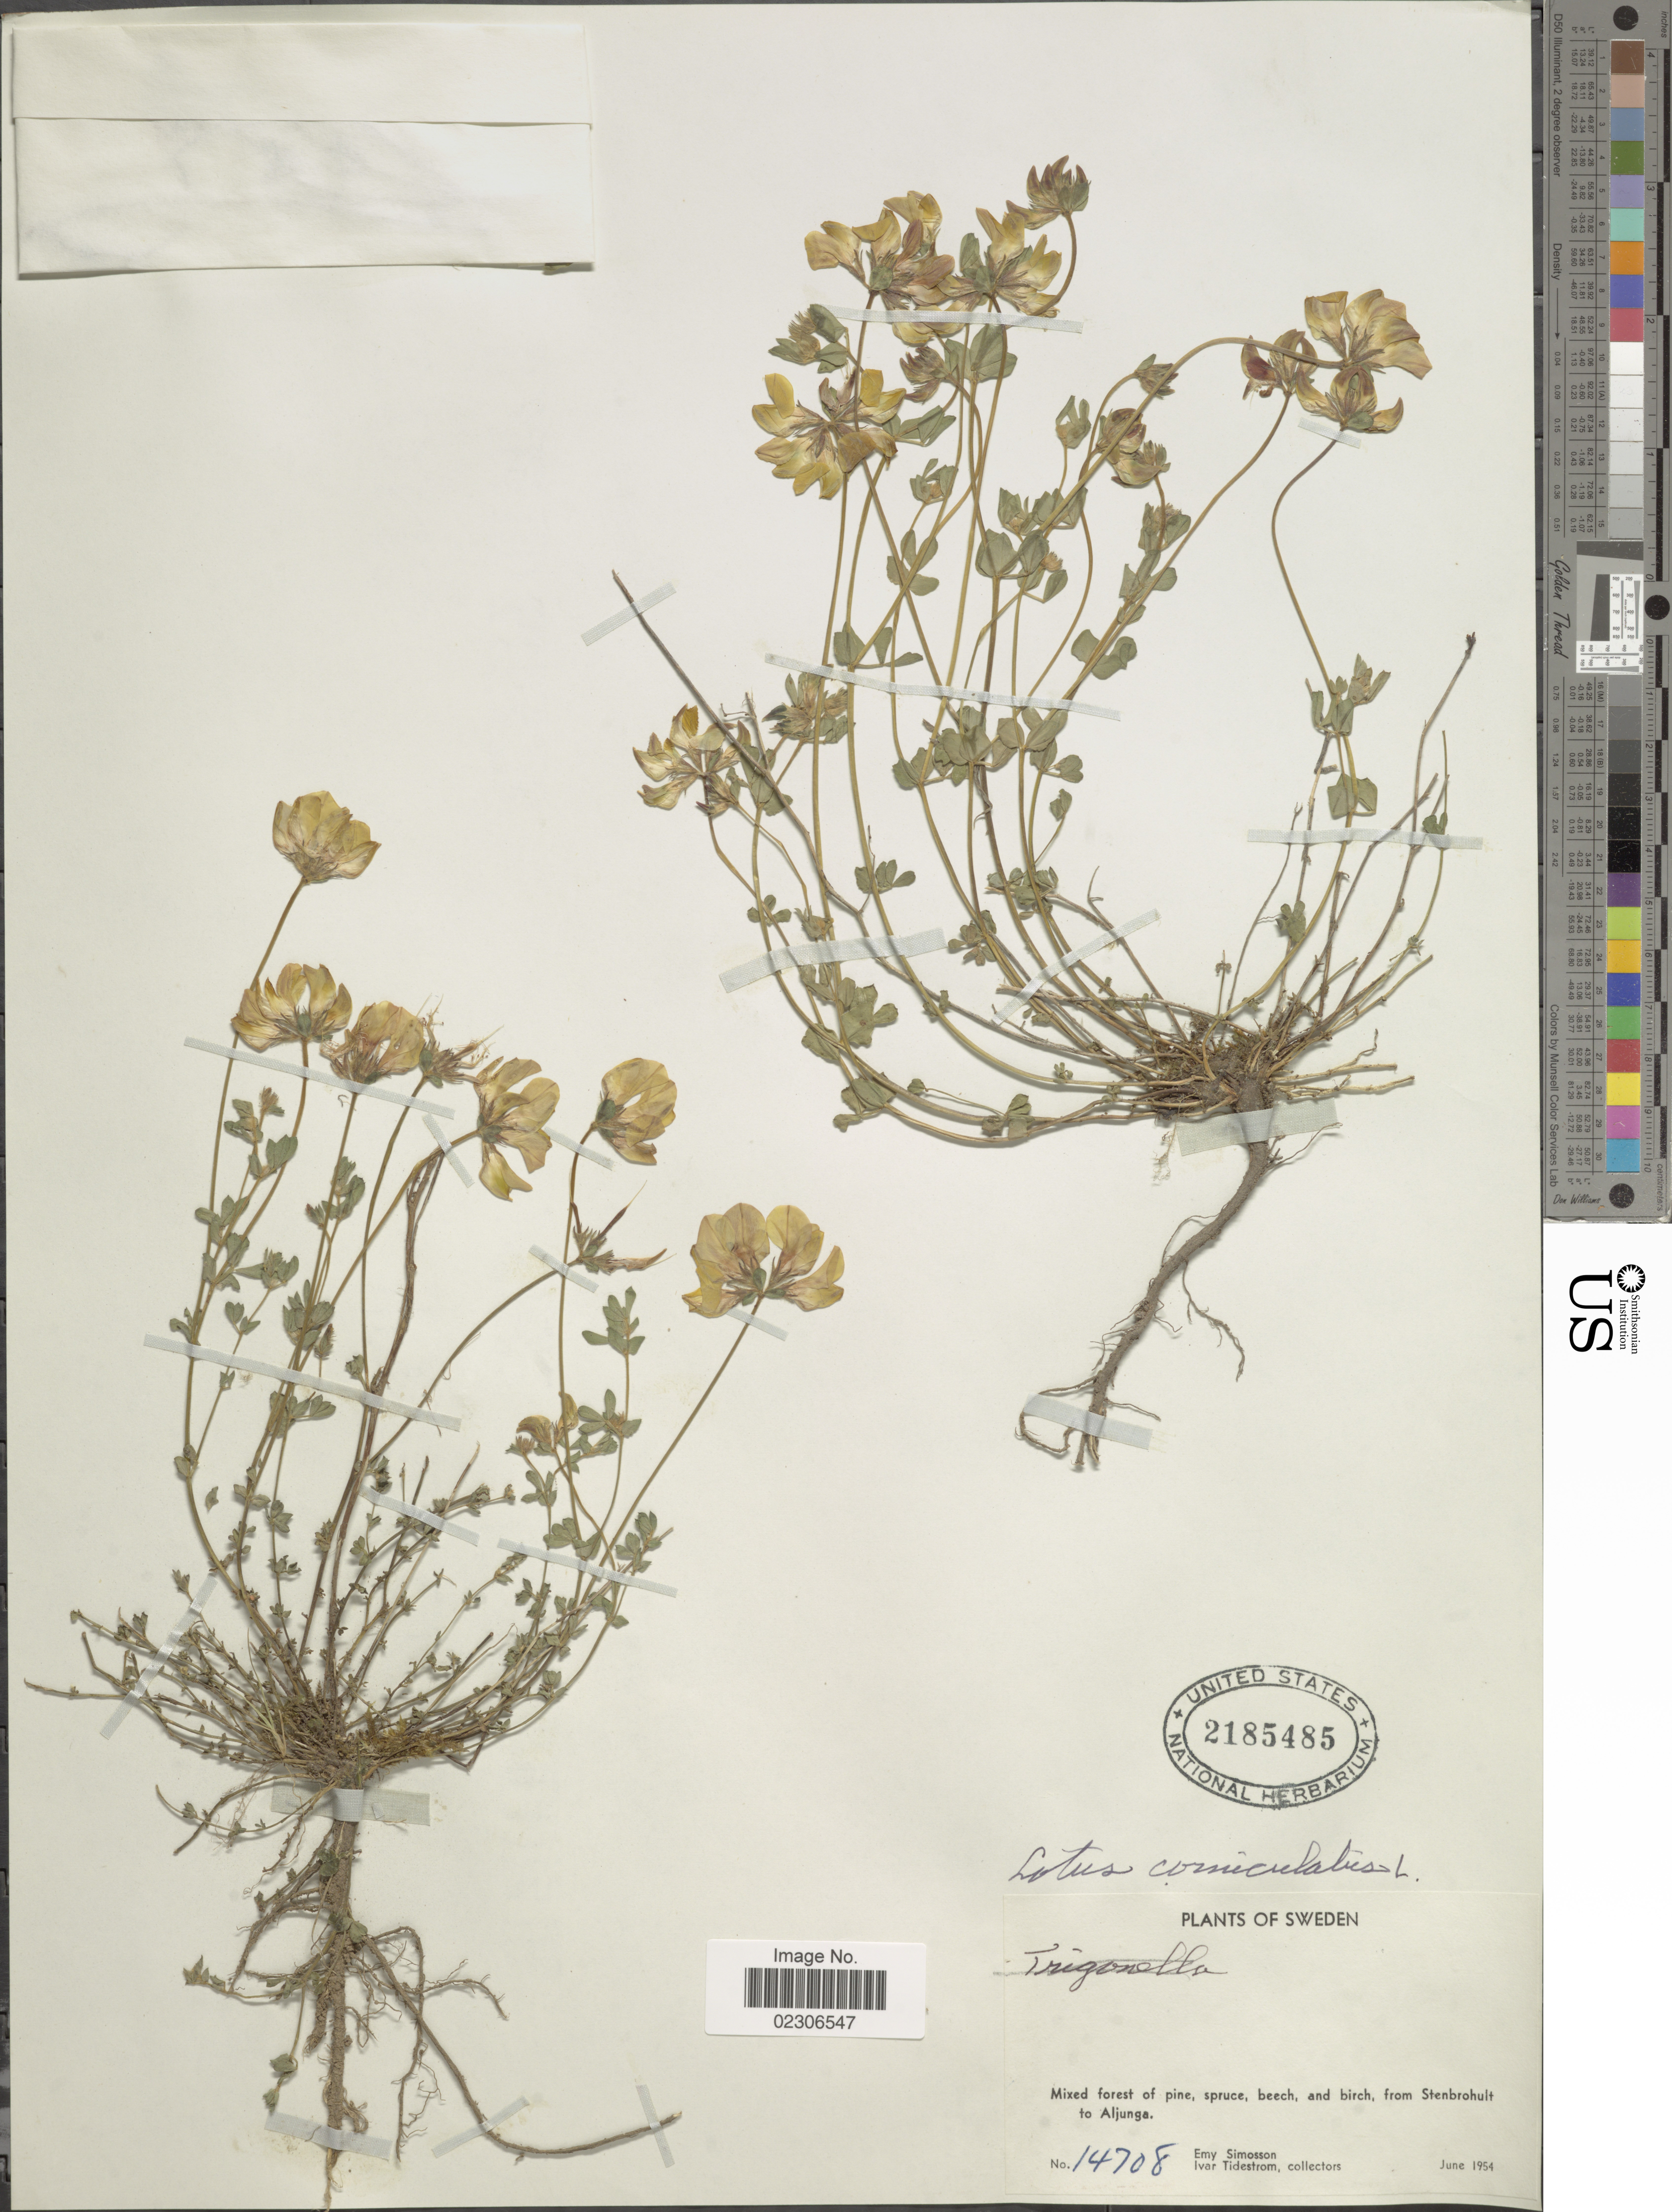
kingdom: Plantae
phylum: Tracheophyta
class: Magnoliopsida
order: Fabales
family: Fabaceae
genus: Lotus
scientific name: Lotus corniculatus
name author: L.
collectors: E. Simosson & I. F. Tidestrom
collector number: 14708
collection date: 1954-06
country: Sweden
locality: From Stenbrohult to Aljunga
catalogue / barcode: US 2185485